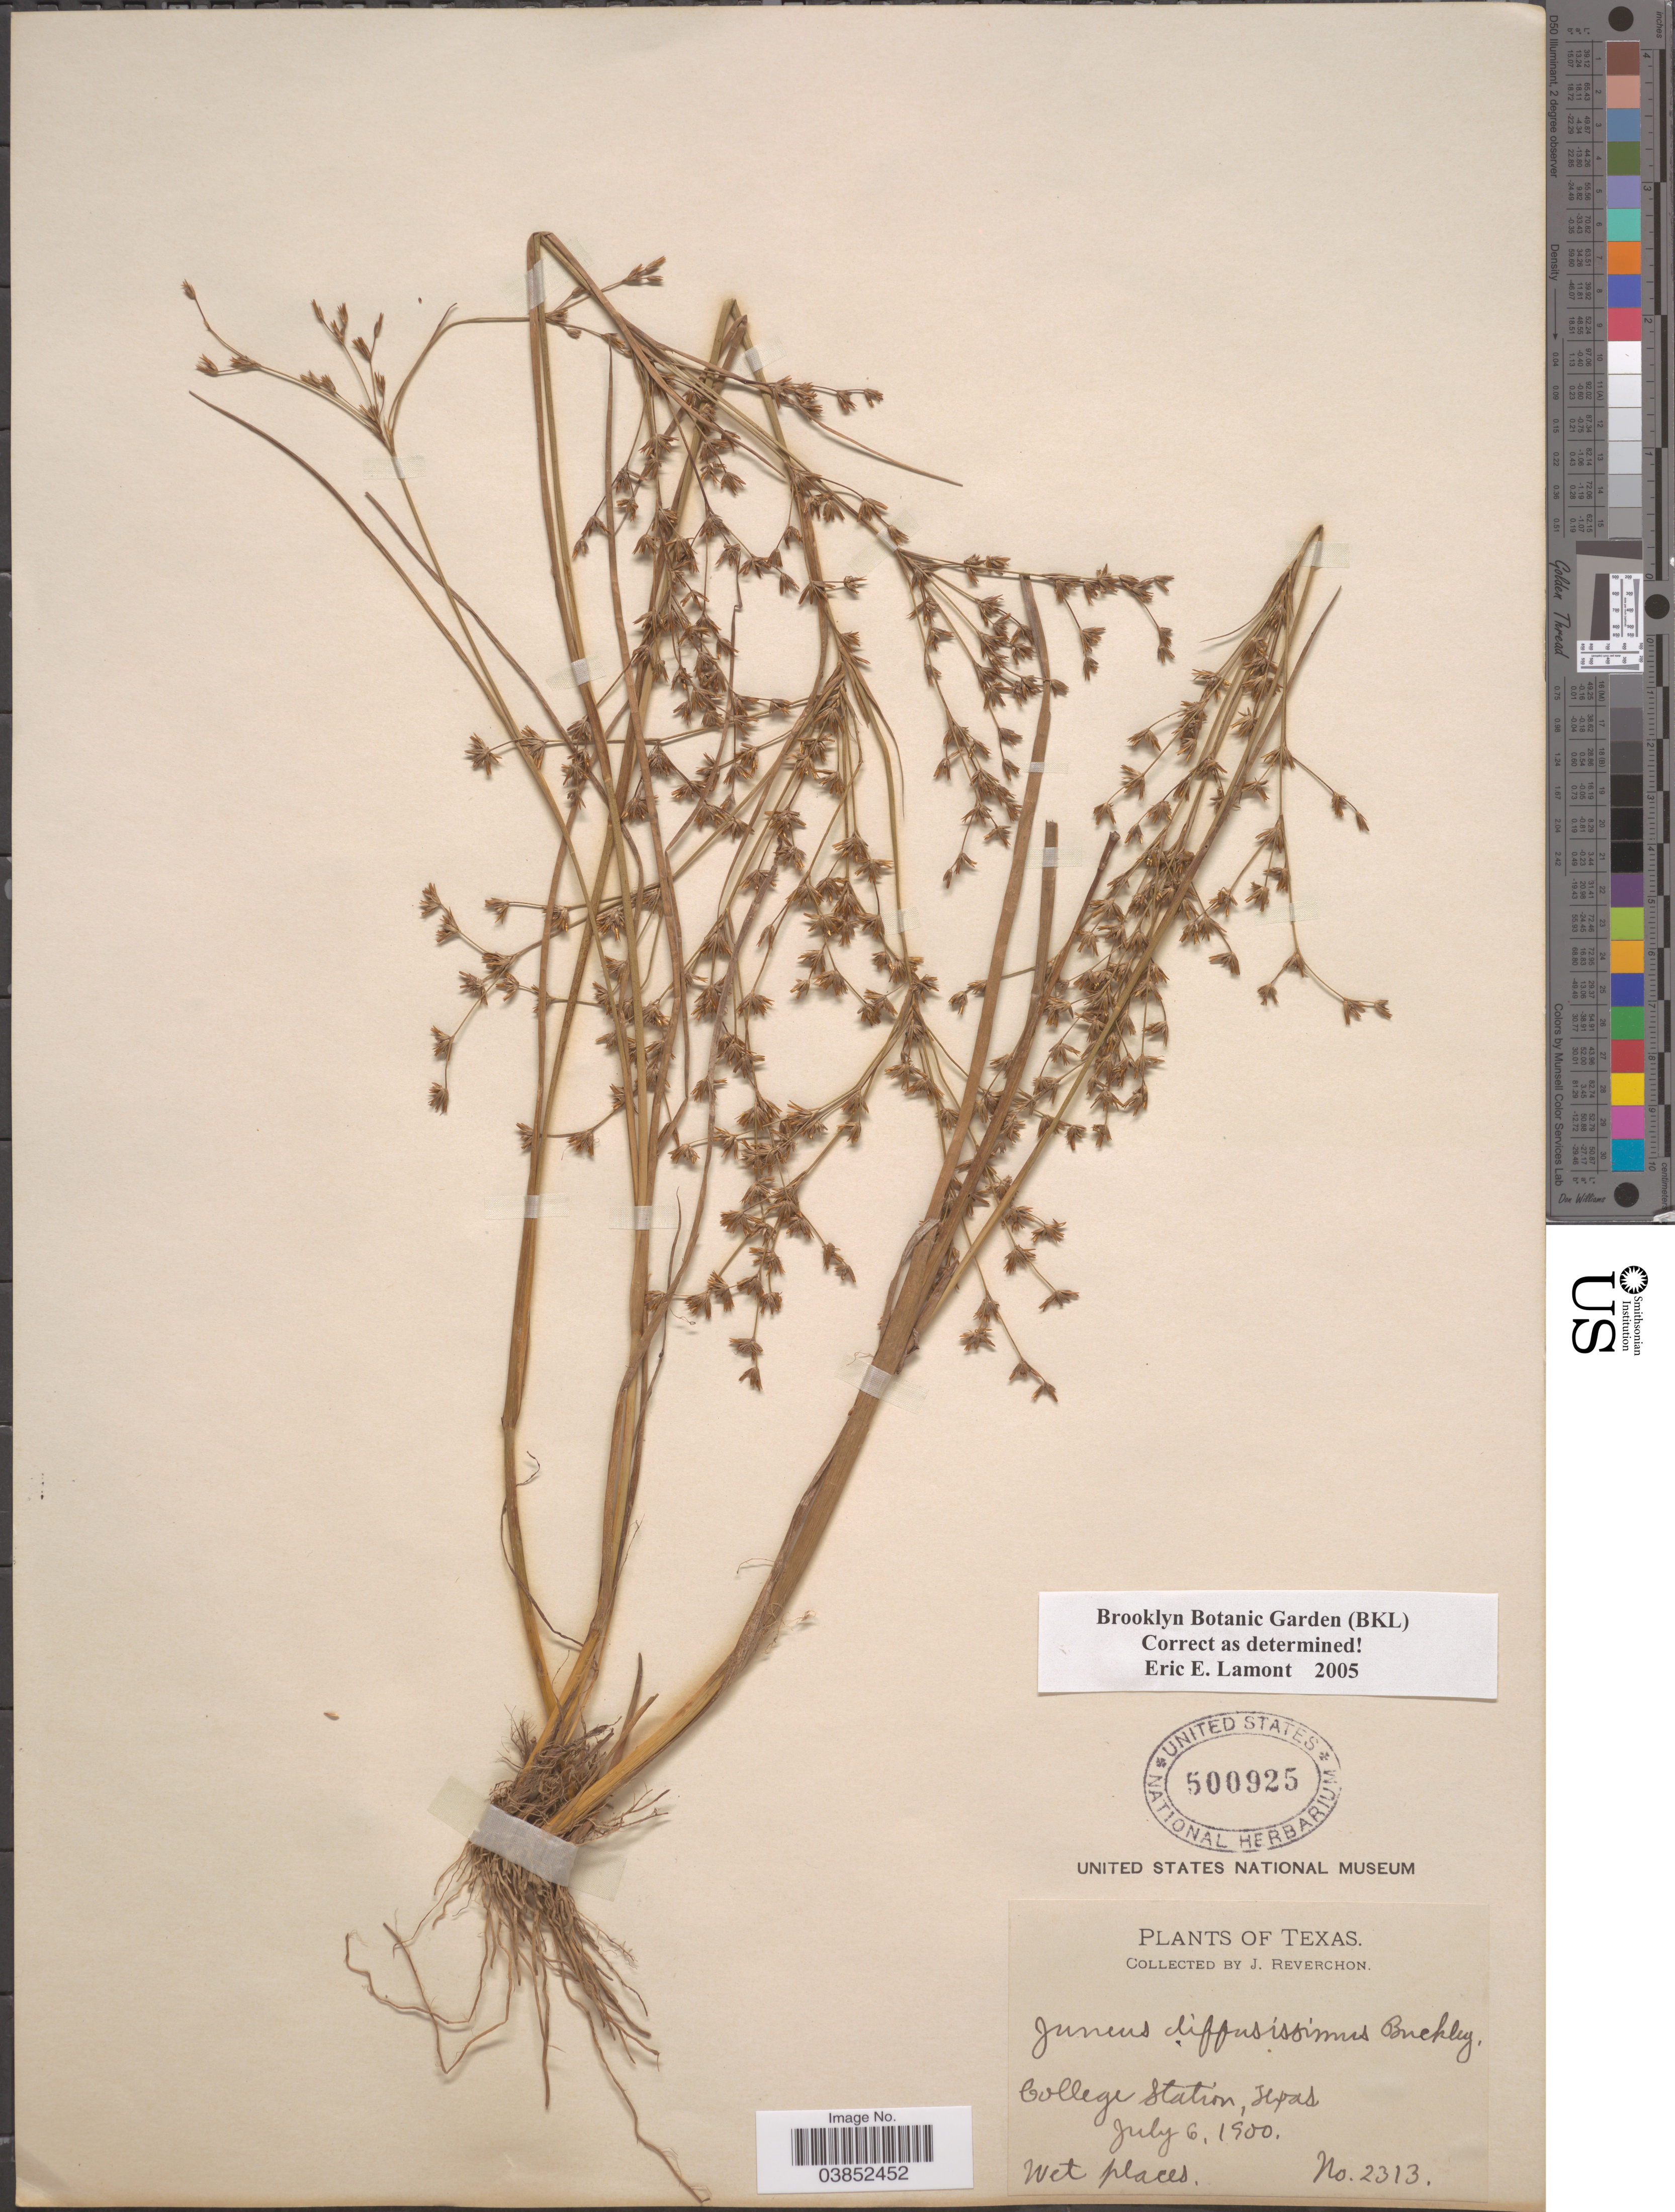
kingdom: Plantae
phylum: Tracheophyta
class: Liliopsida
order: Poales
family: Juncaceae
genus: Juncus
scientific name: Juncus diffusissimus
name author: Buckley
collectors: J. Reverchon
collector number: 2313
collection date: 1900-07-06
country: United States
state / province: Texas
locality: College Station.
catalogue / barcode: US 500925